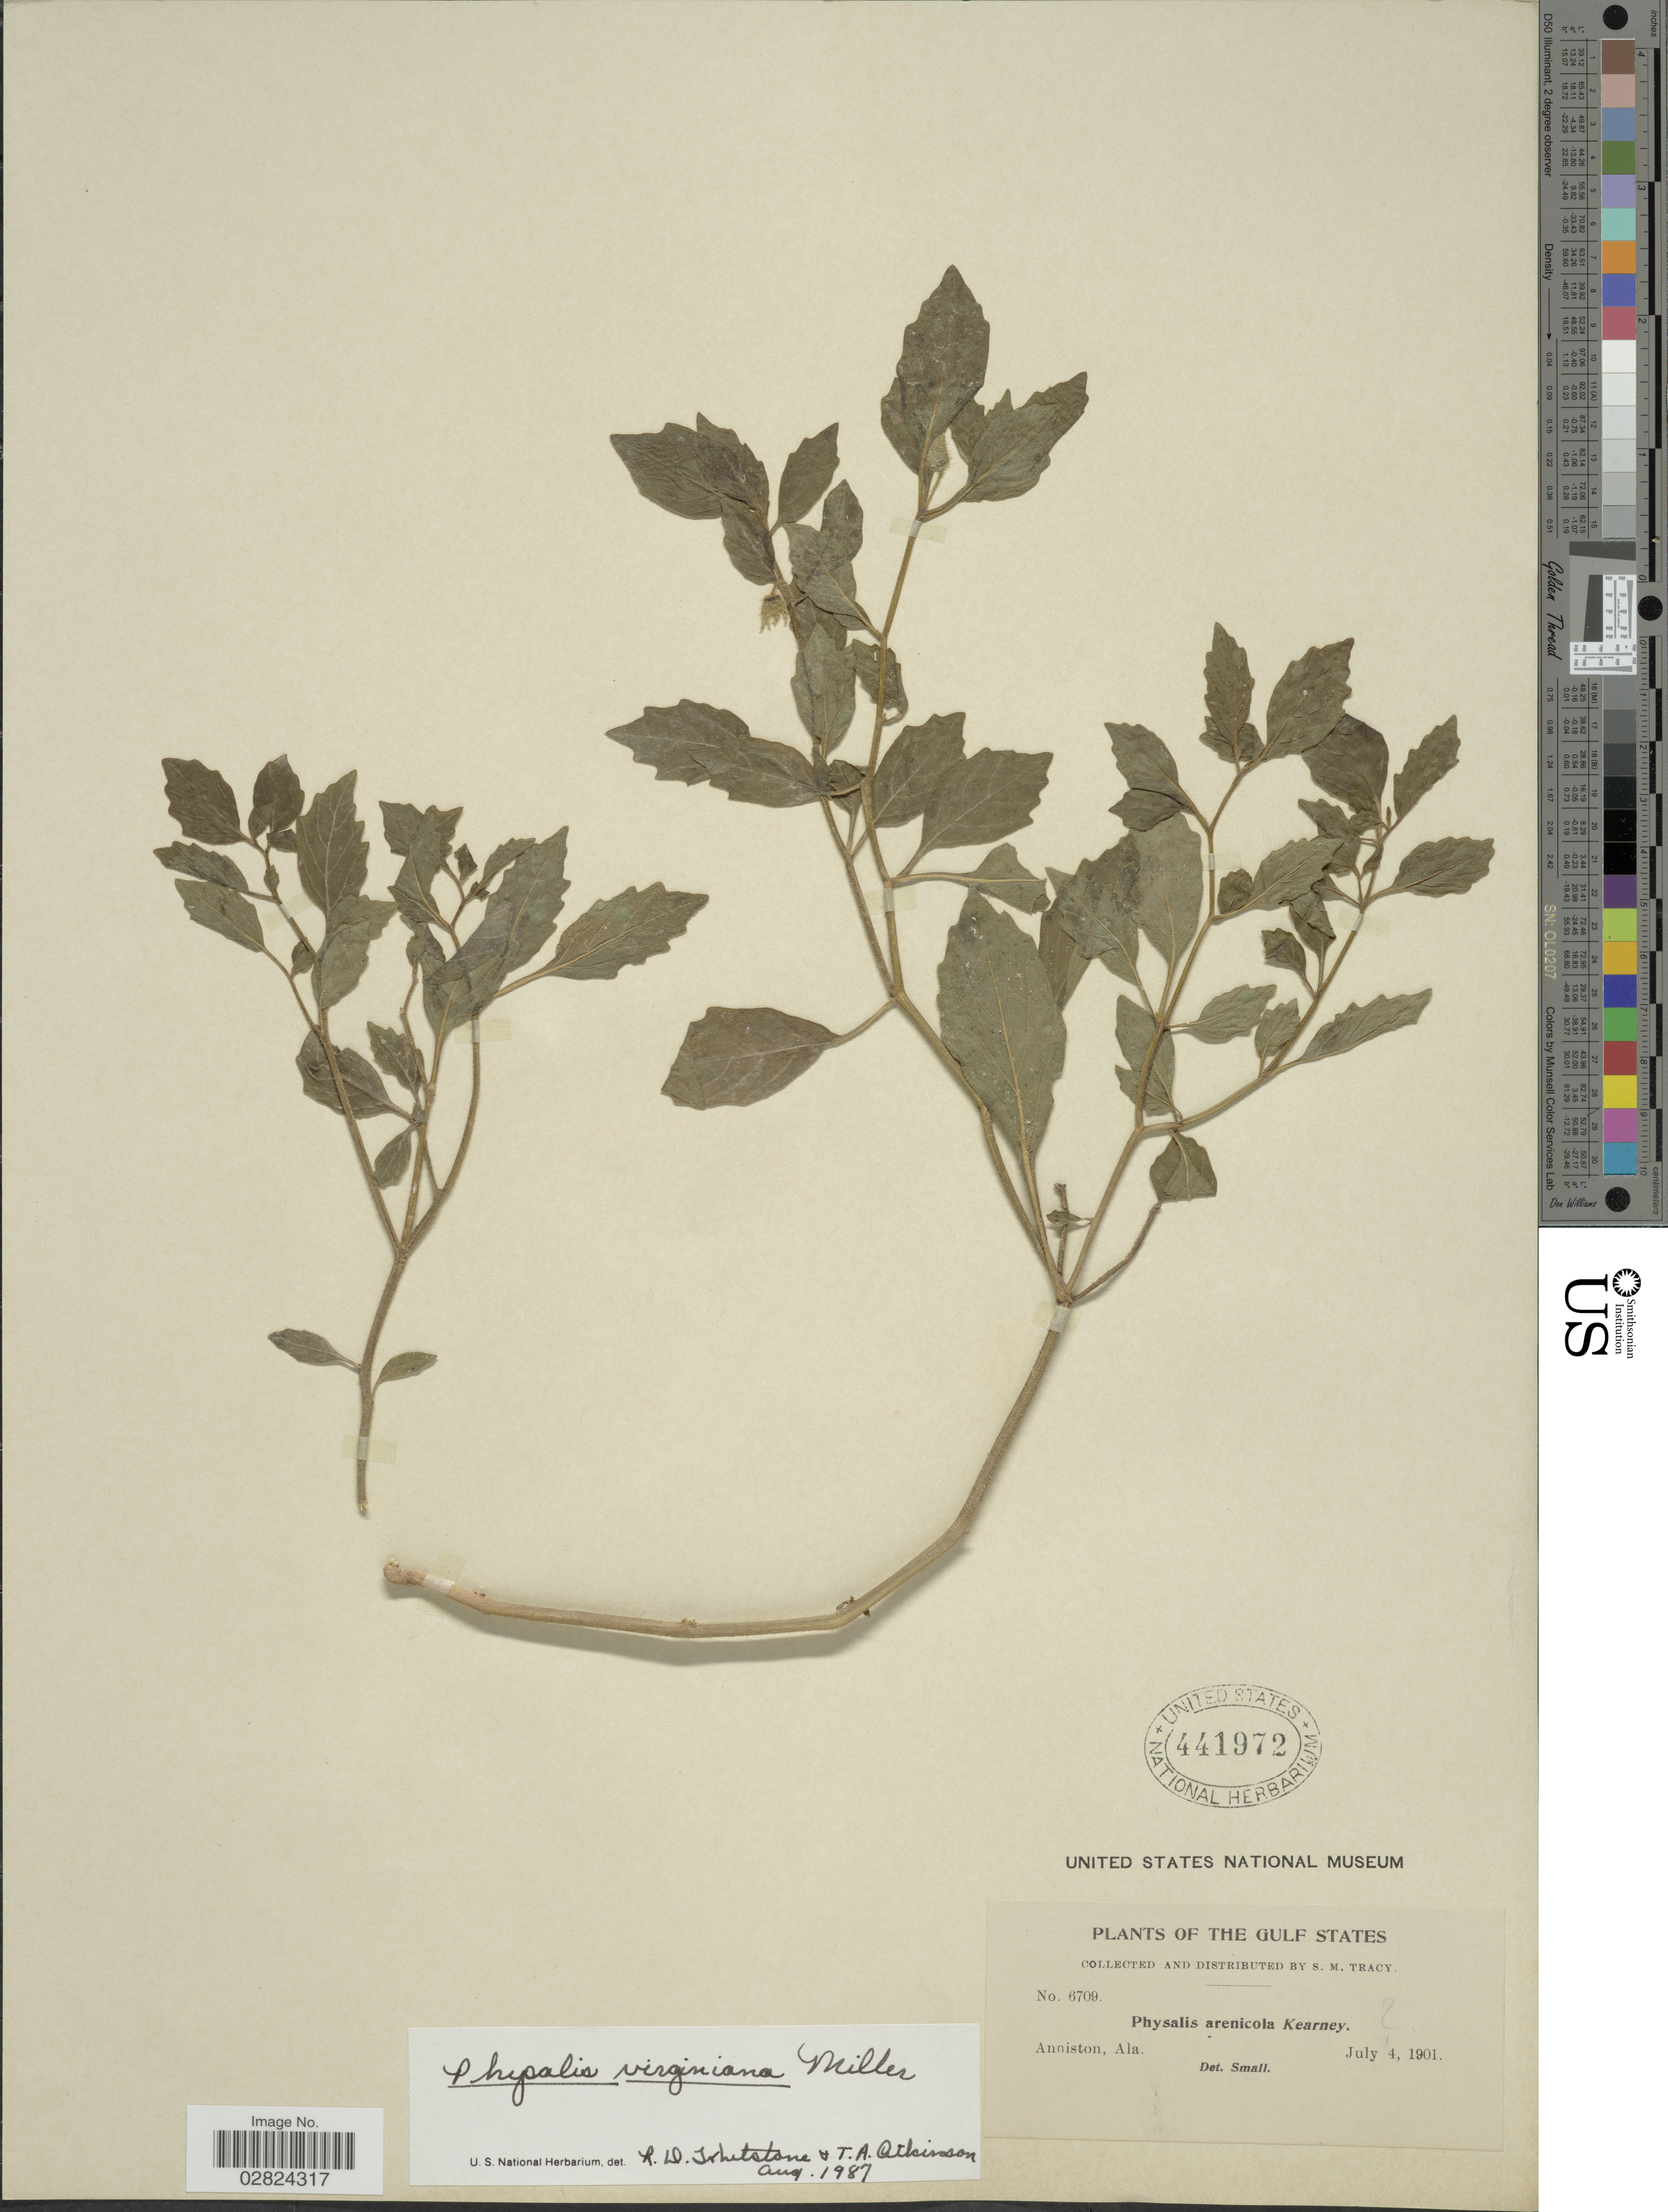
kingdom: Plantae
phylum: Tracheophyta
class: Magnoliopsida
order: Solanales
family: Solanaceae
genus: Physalis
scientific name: Physalis virginiana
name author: Mill.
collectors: S. M. Tracy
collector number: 6709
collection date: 1901-07-04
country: United States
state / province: Alabama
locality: The Gulf States, Anniston, Ala.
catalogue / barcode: US 441972